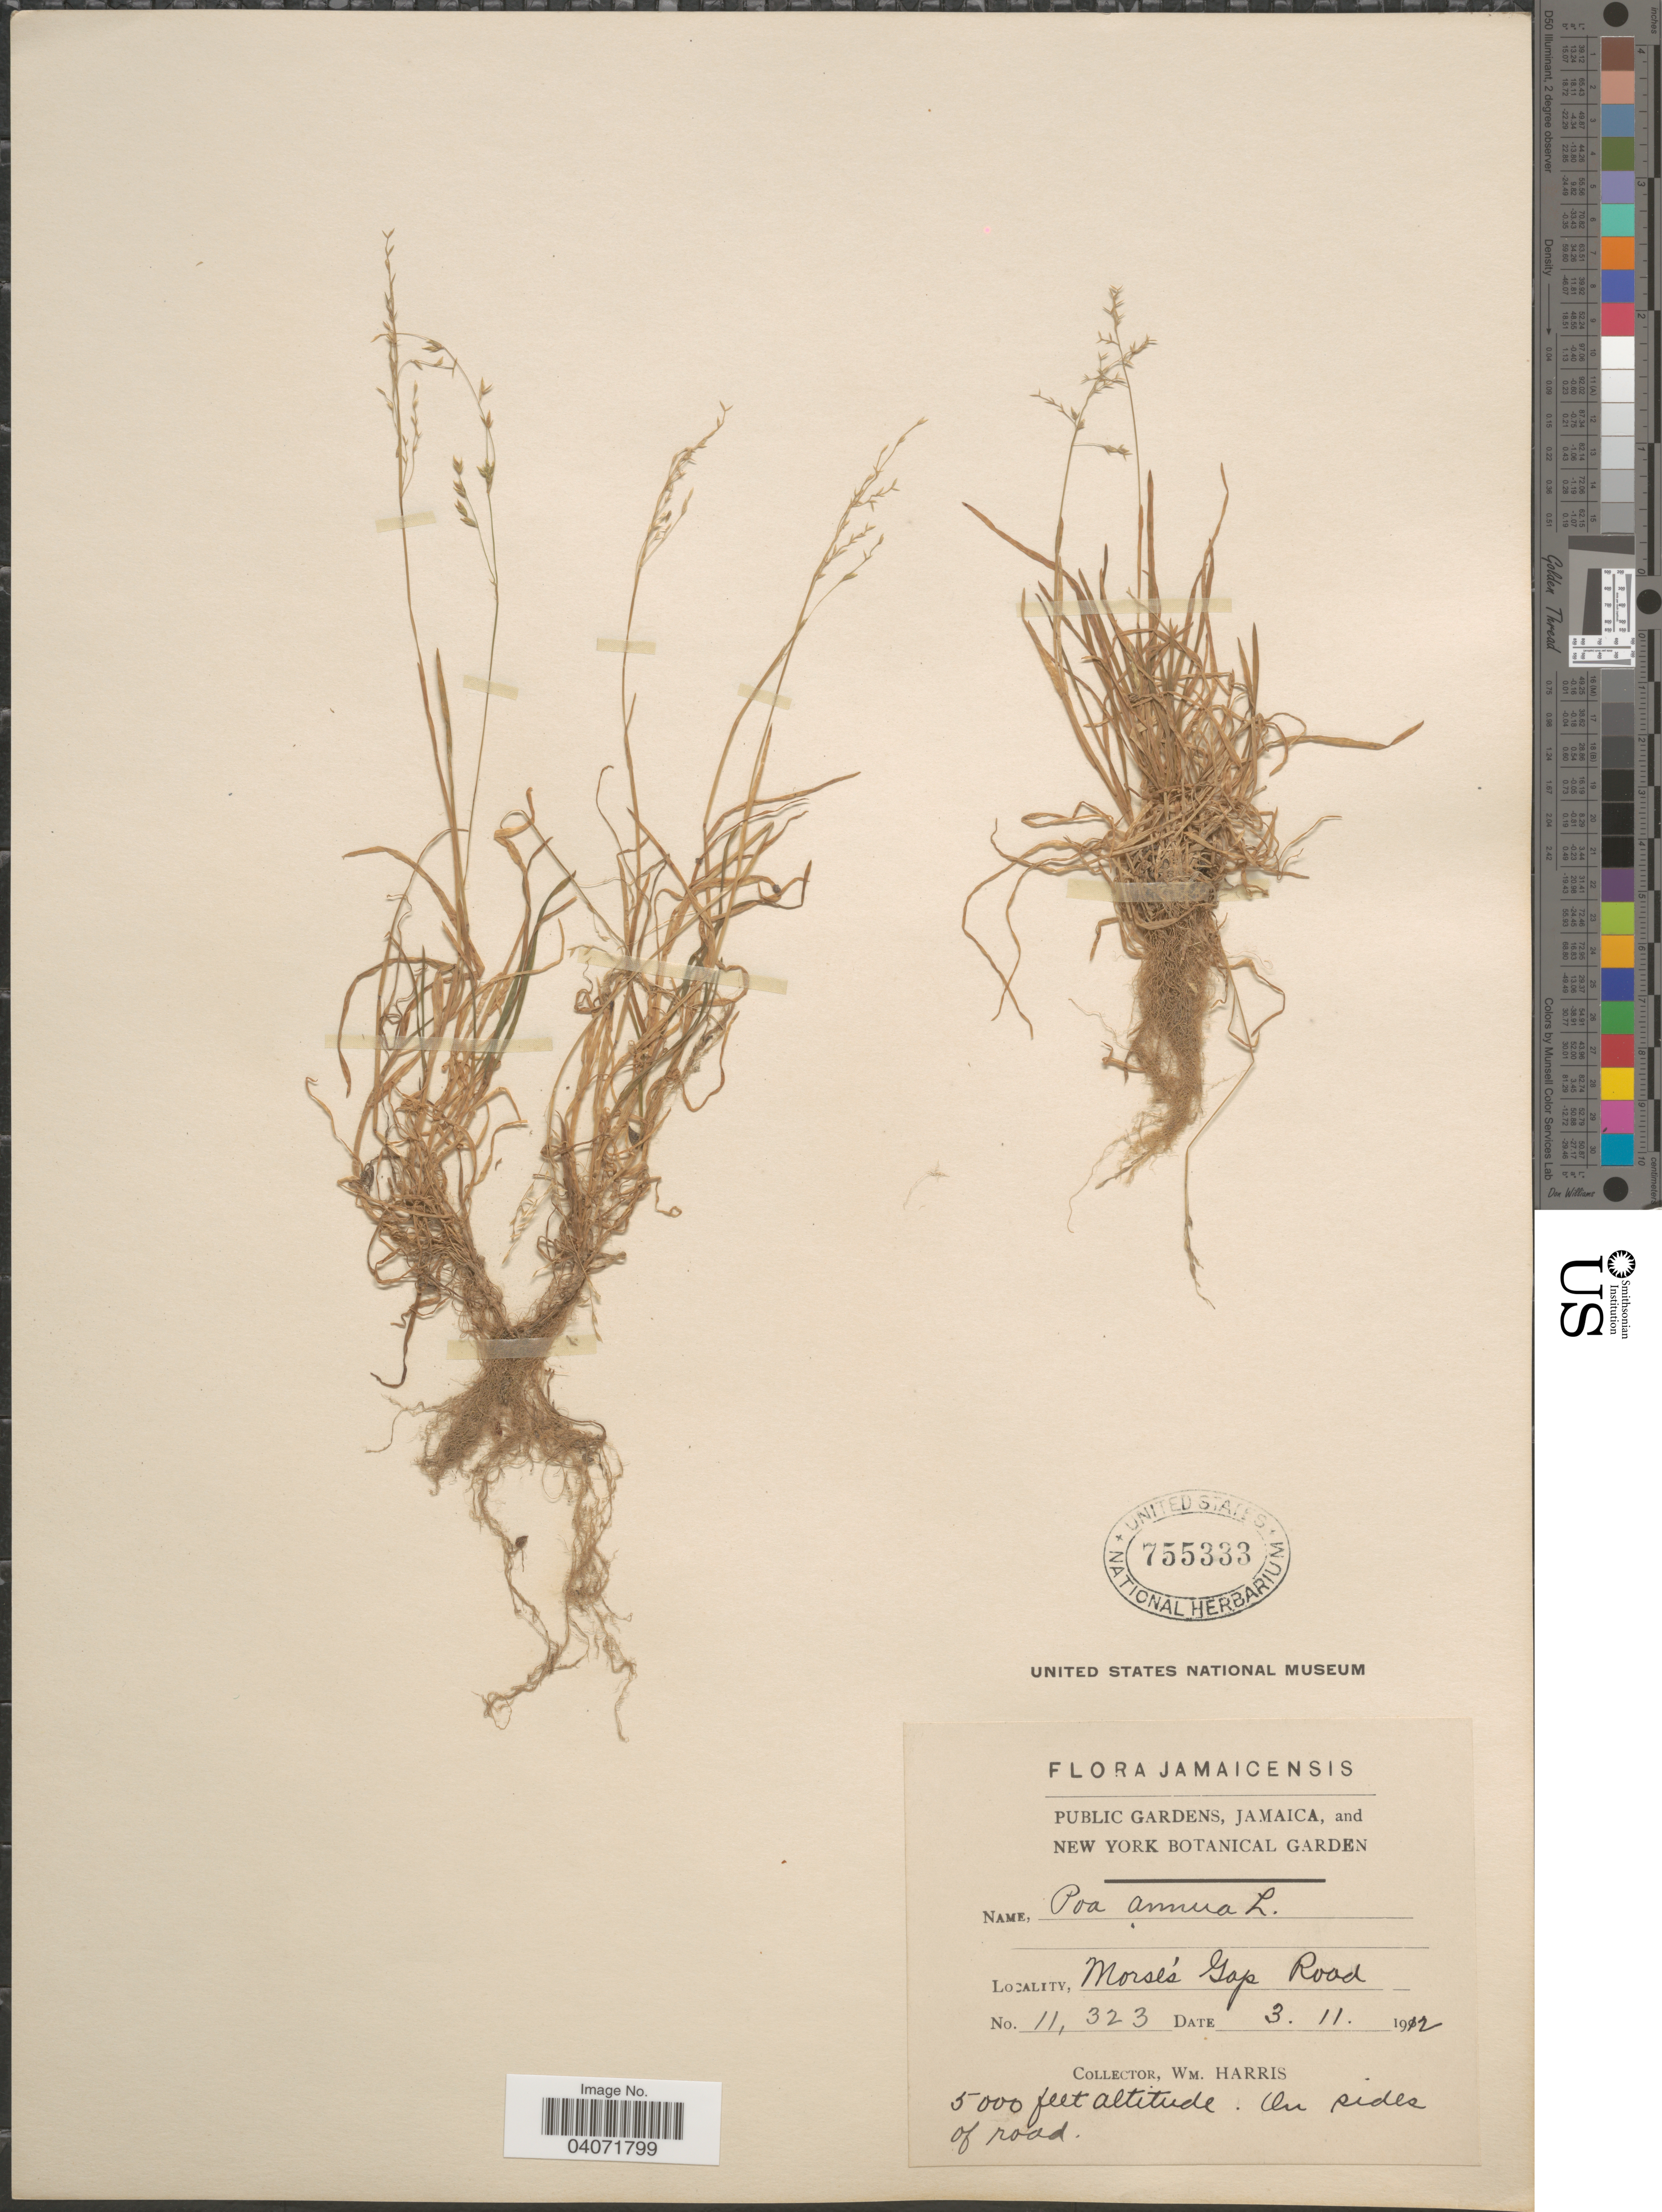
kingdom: Plantae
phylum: Tracheophyta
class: Liliopsida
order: Poales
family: Poaceae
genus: Poa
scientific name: Poa annua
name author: L.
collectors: W. Harris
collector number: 11323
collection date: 1912-11-03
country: Jamaica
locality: Morse's Gap Road.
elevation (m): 1524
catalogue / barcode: US 755333